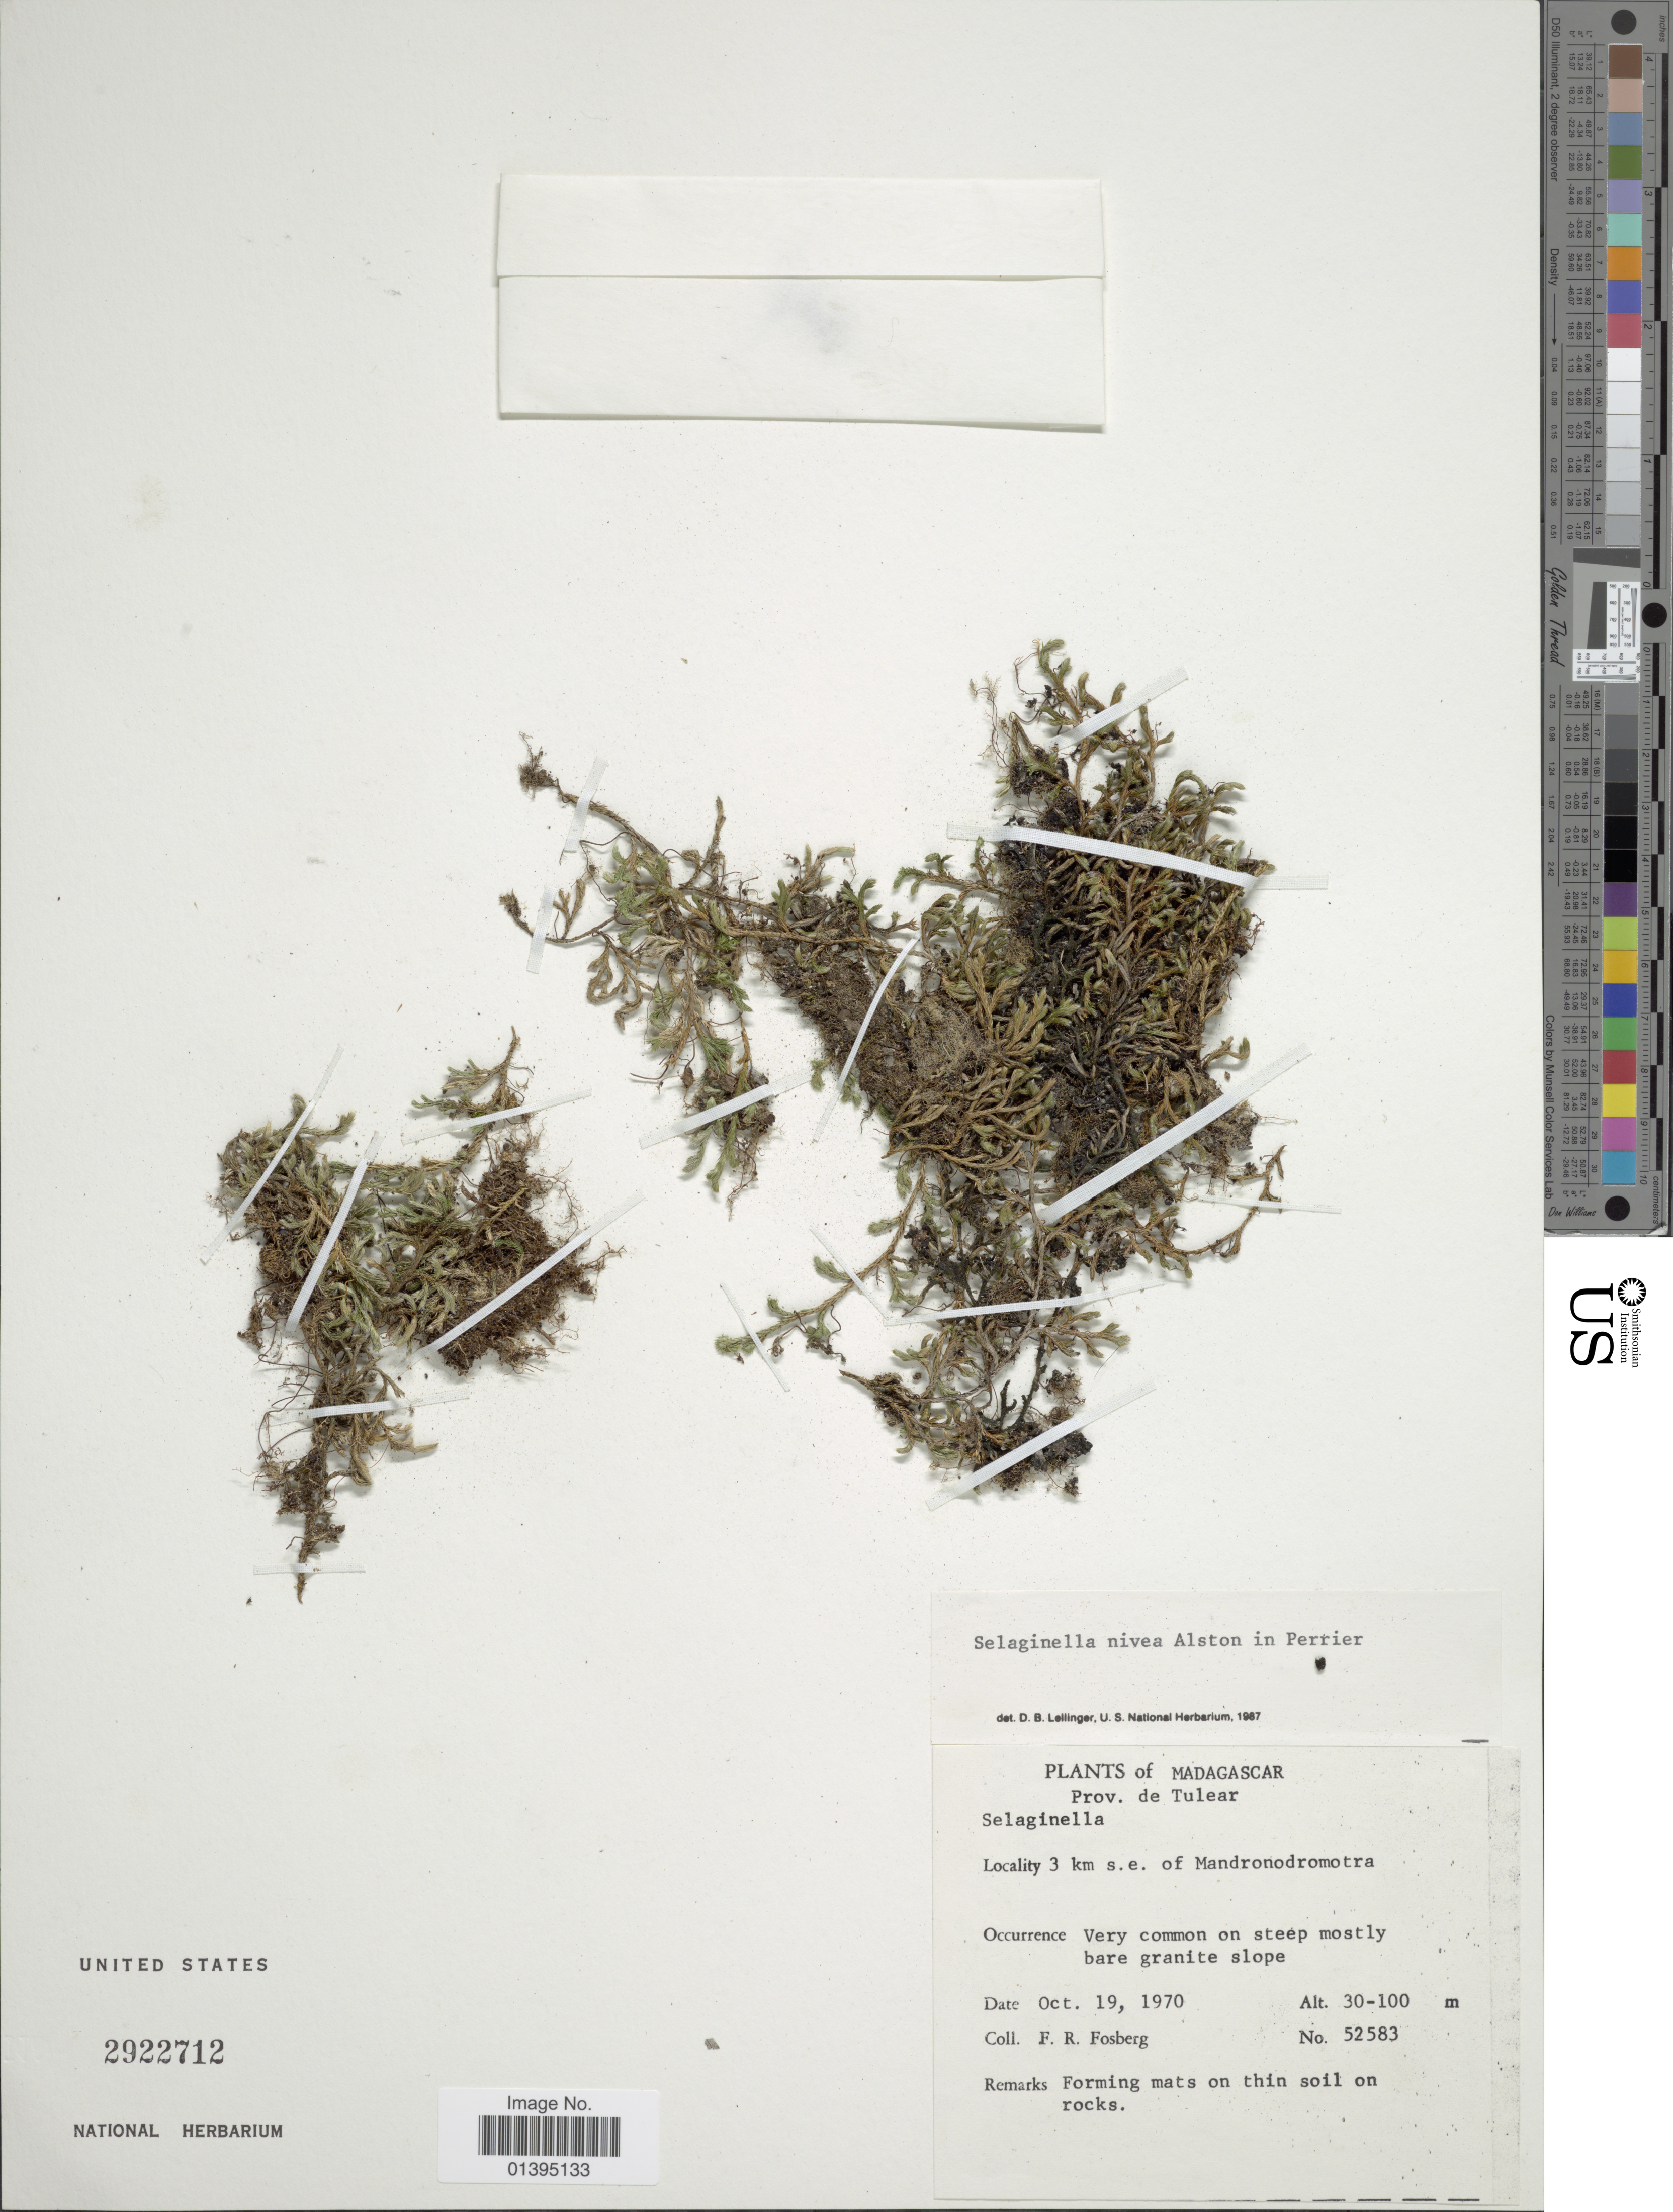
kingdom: Plantae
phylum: Tracheophyta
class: Lycopodiopsida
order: Selaginellales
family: Selaginellaceae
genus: Selaginella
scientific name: Selaginella nivea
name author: Alston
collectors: F. R. Fosberg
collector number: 52583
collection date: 1970-10-19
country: Madagascar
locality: Prov. de Tulear, 3 km S.E. of Mandronodromotra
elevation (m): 30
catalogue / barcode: US 2922712